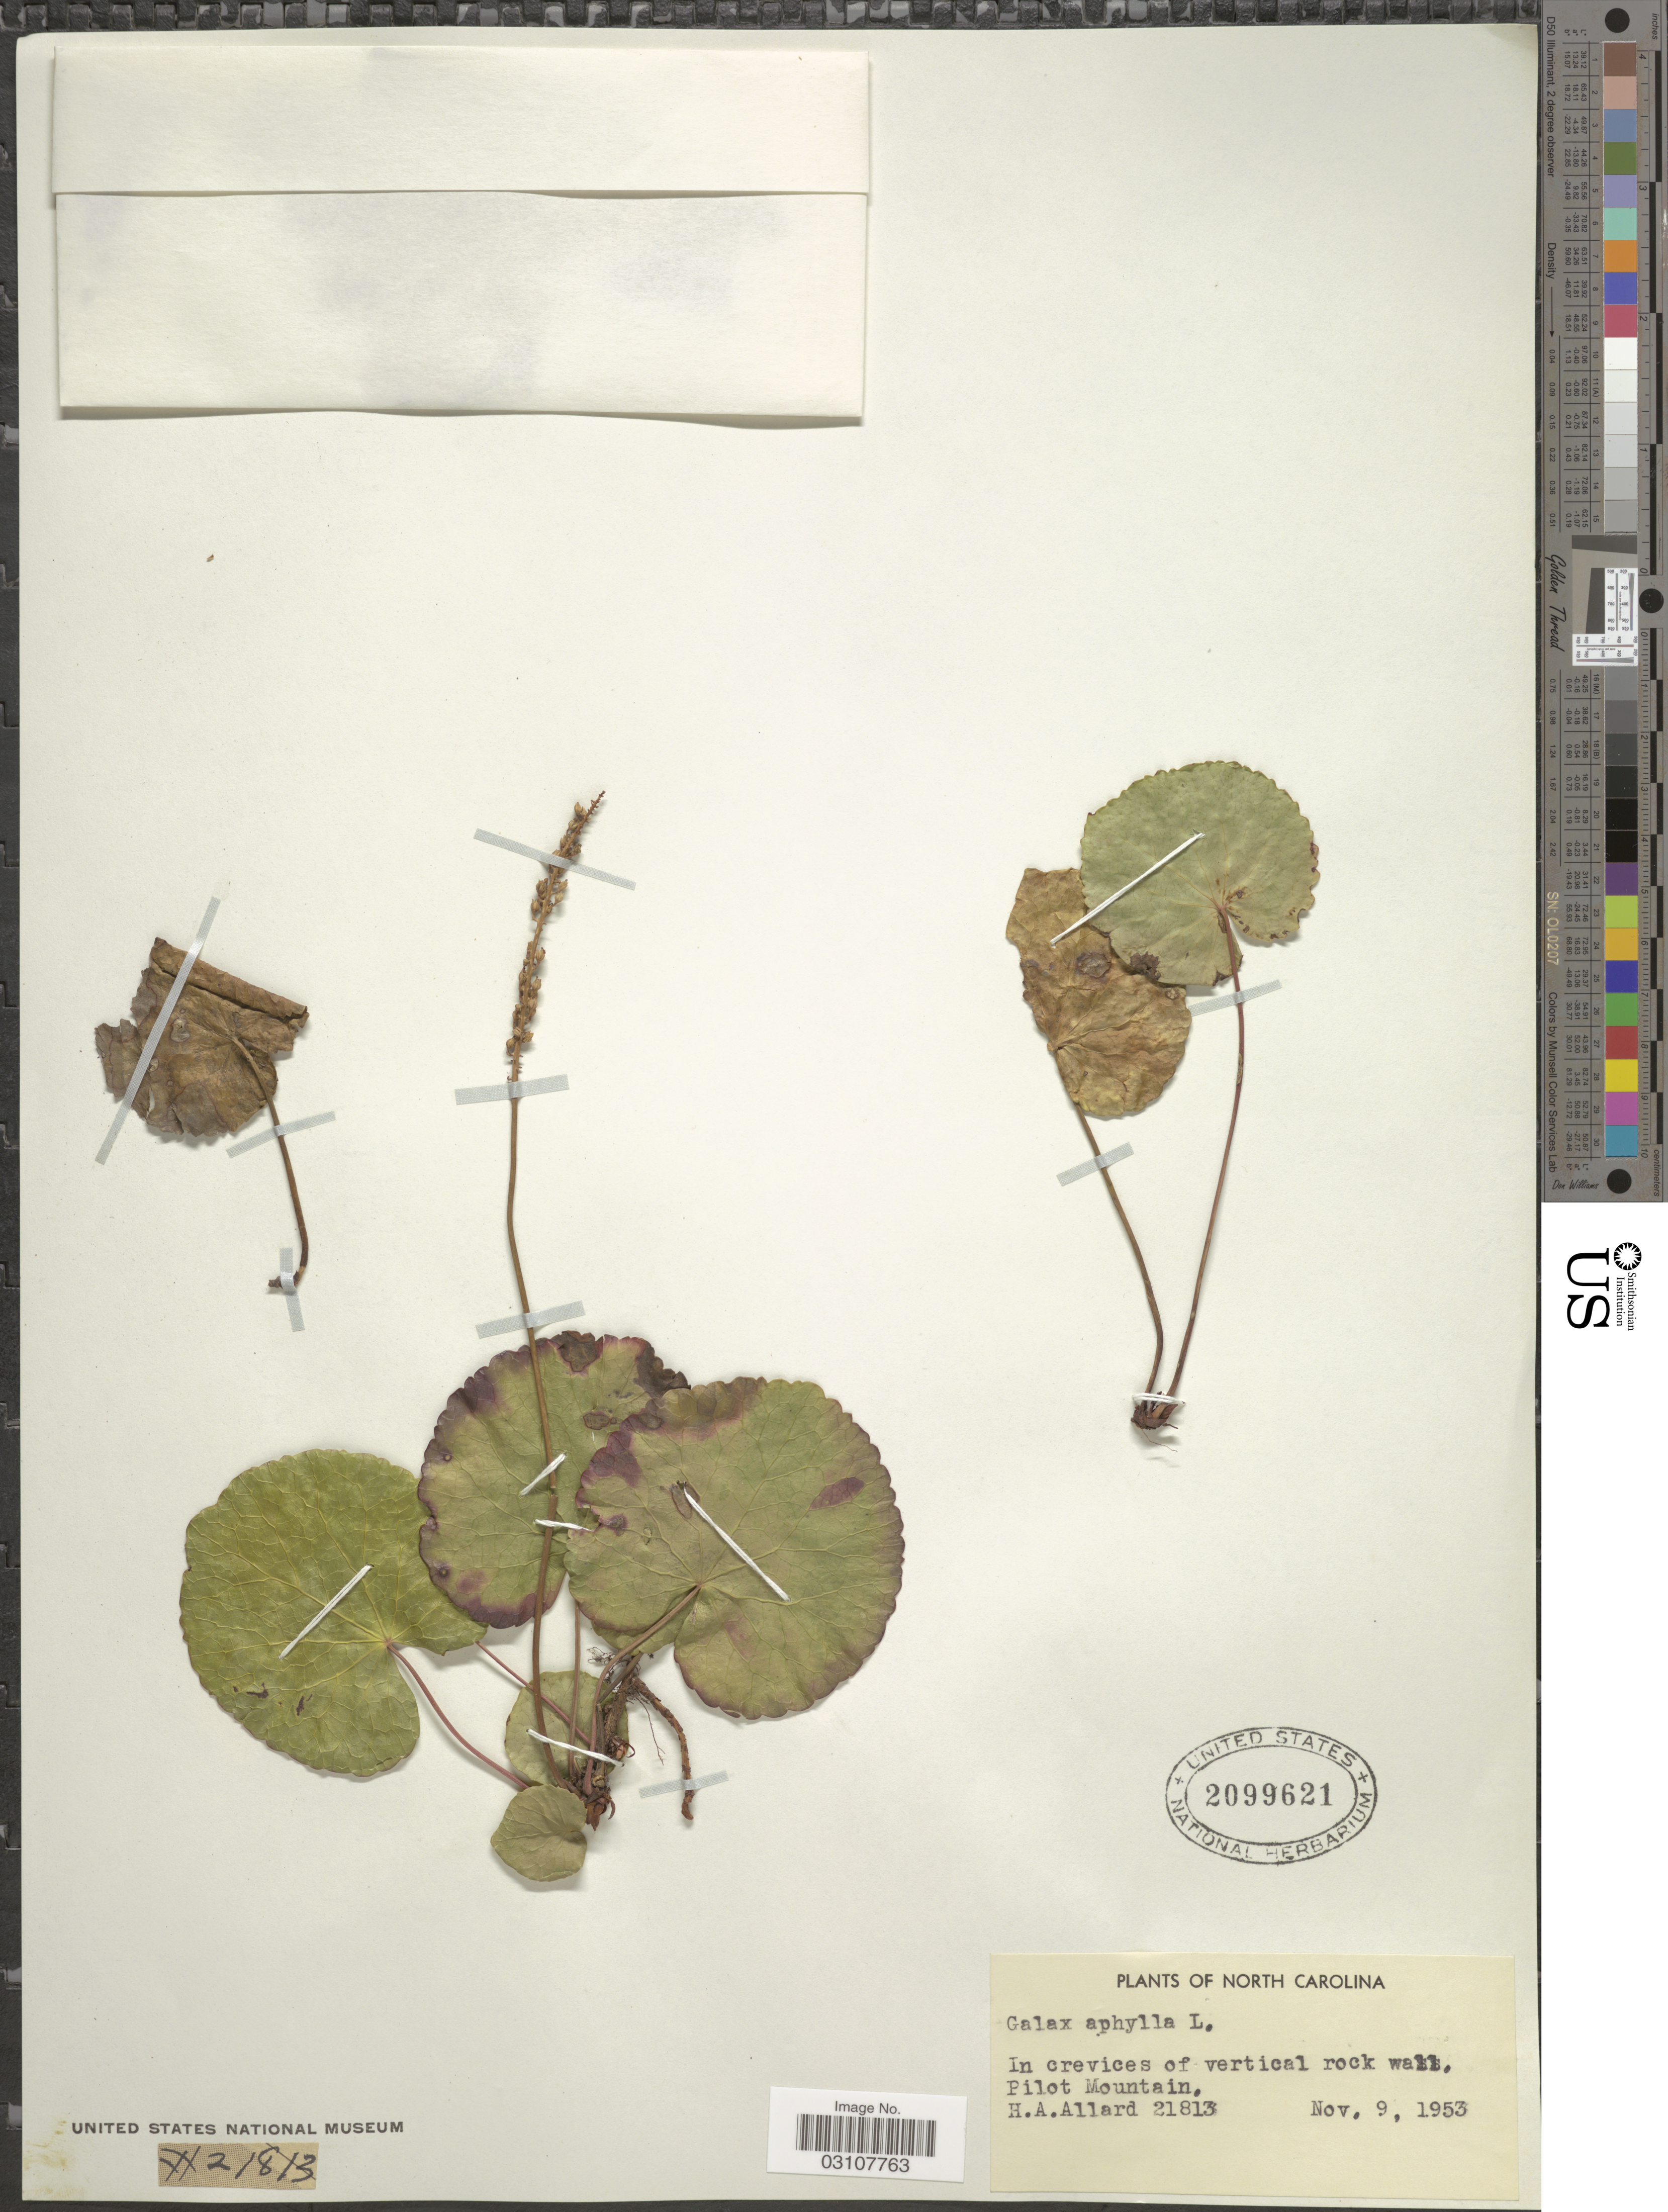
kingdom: Plantae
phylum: Tracheophyta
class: Magnoliopsida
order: Ericales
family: Diapensiaceae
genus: Galax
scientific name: Galax urceolata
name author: (Poir.) Brummitt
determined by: Gaynor, Michelle L., (FLAS), University of Florida (UNITED STATES)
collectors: H. A. Allard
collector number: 21813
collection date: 1953-11-09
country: United States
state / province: North Carolina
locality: Pilot Mountain.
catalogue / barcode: US 2099621